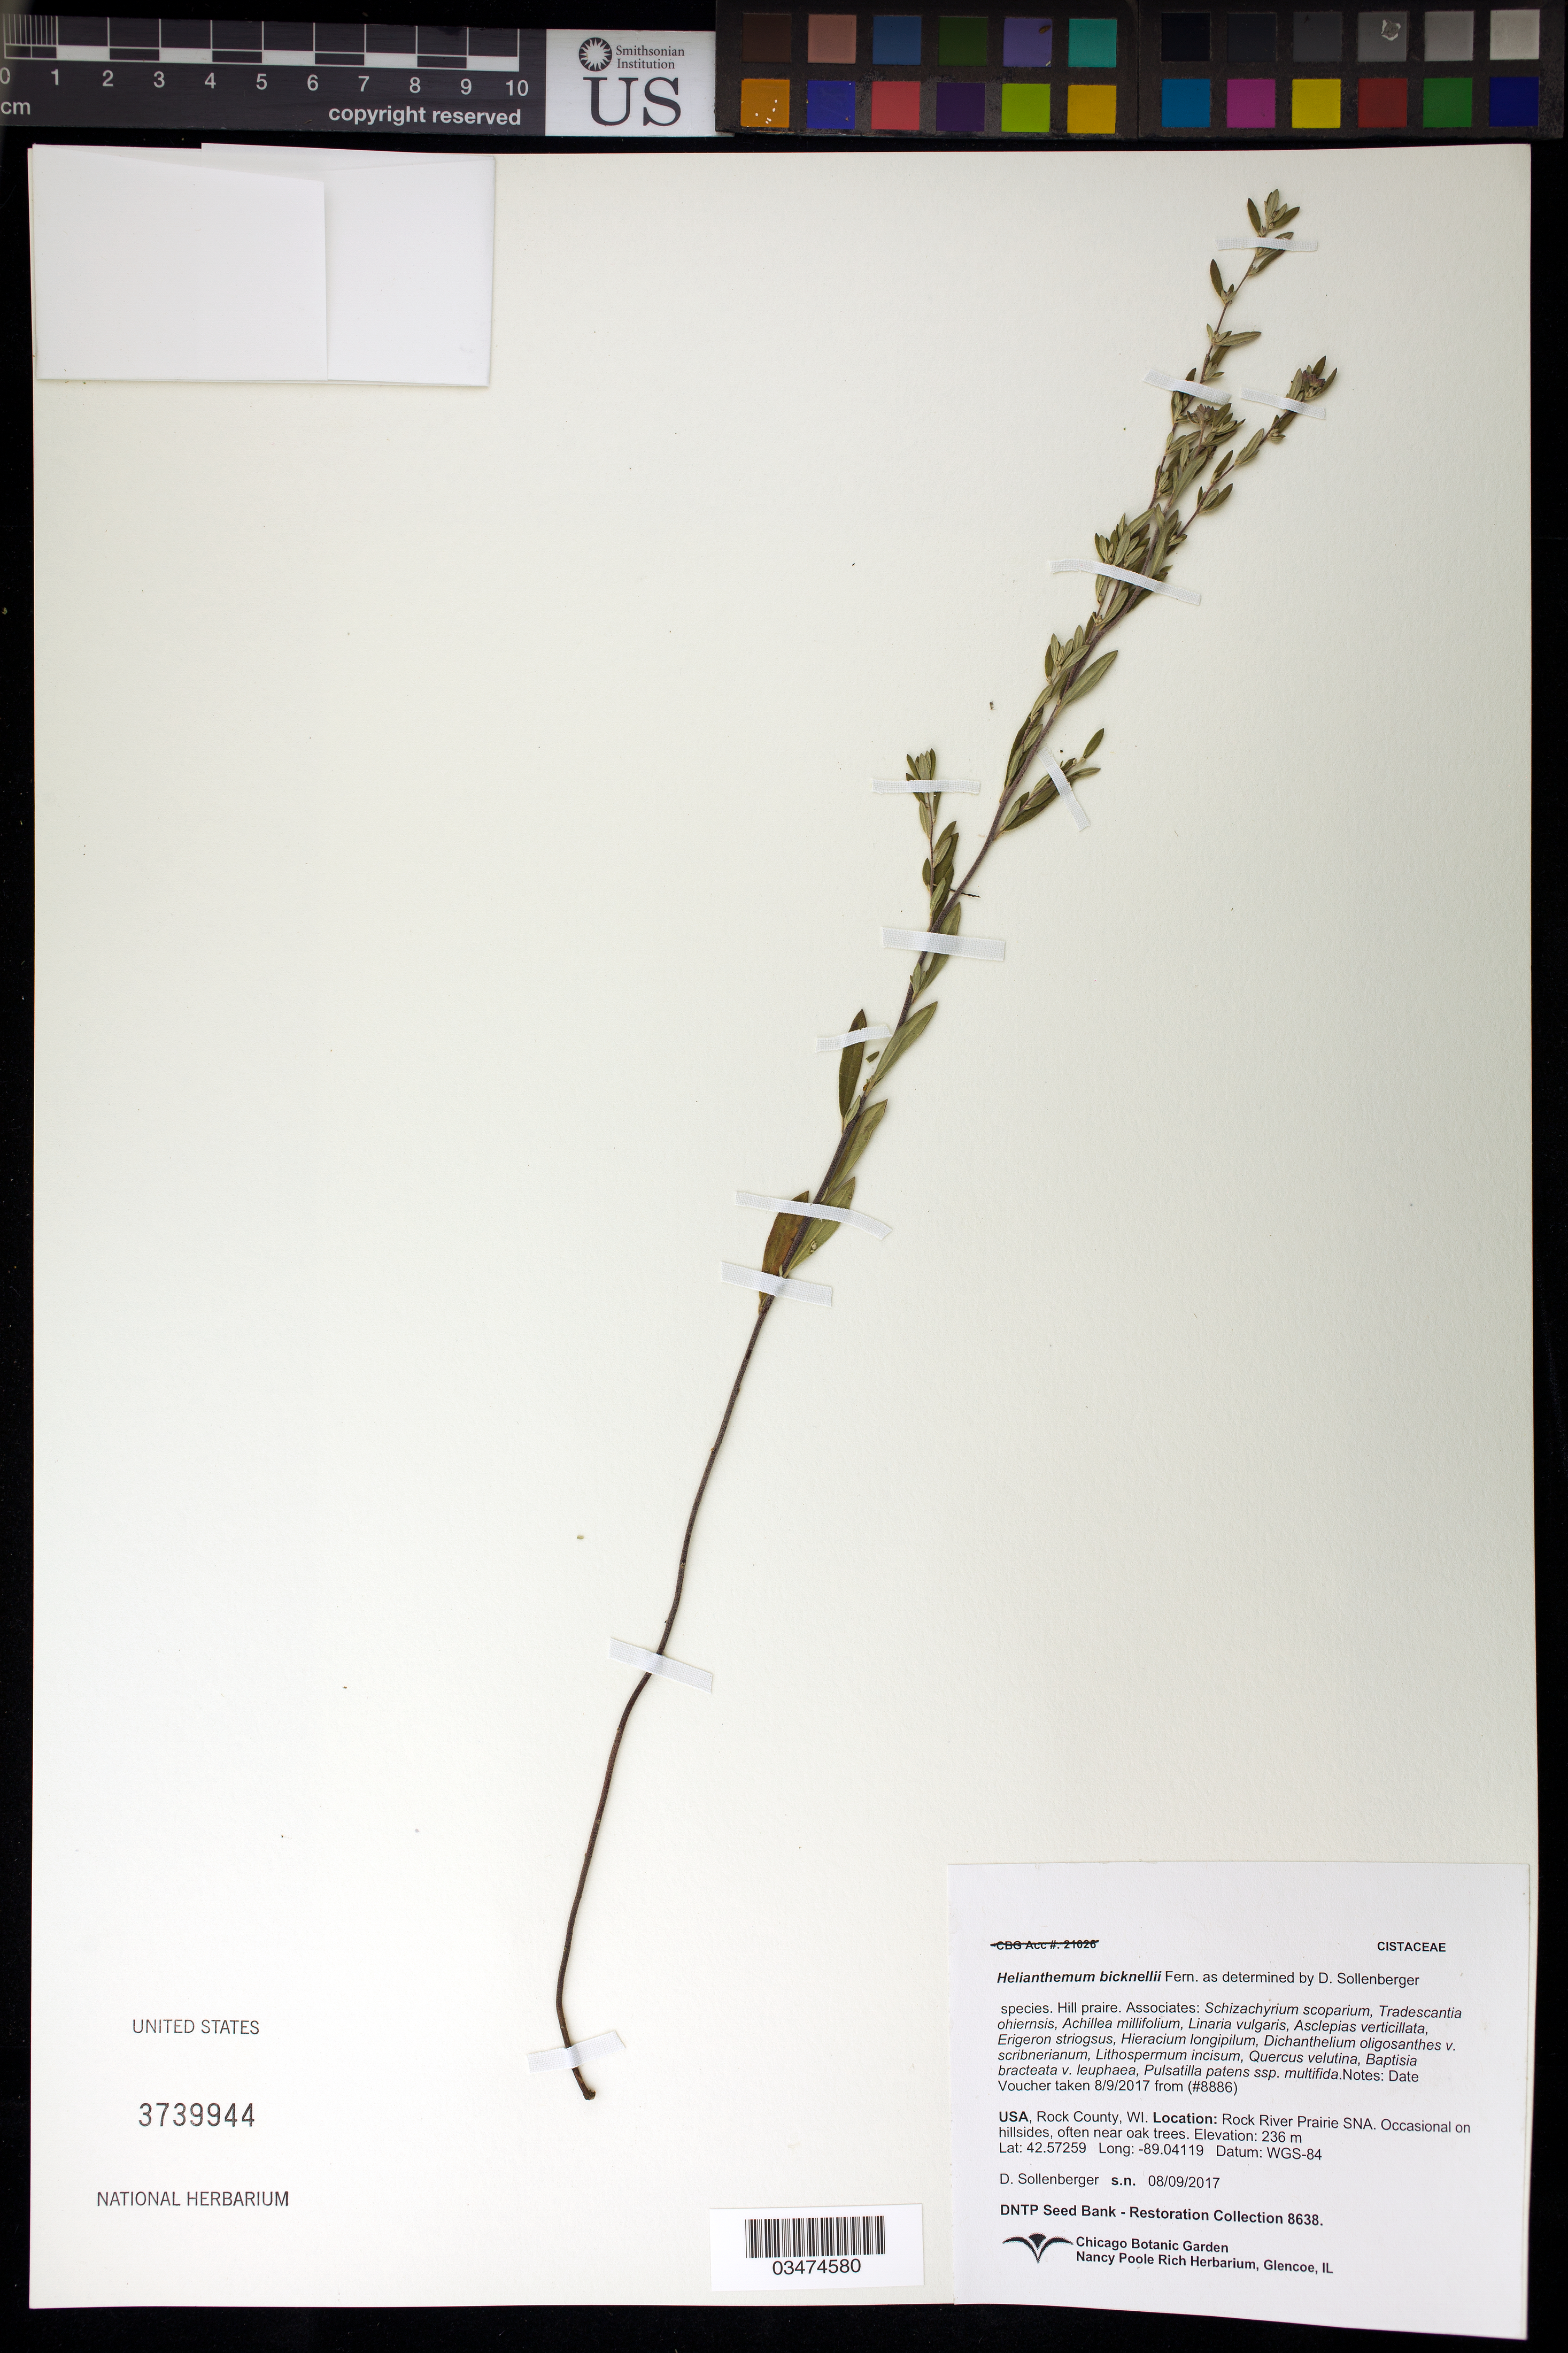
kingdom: Plantae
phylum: Tracheophyta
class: Magnoliopsida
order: Malvales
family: Cistaceae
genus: Helianthemum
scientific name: Helianthemum bicknellii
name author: Fernald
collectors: D. Sollenberger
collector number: CBG-8638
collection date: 2017-08-09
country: United States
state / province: Wisconsin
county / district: Rock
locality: Rock River Prairie SNA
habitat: HIll prairie.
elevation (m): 236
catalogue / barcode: US 3739944